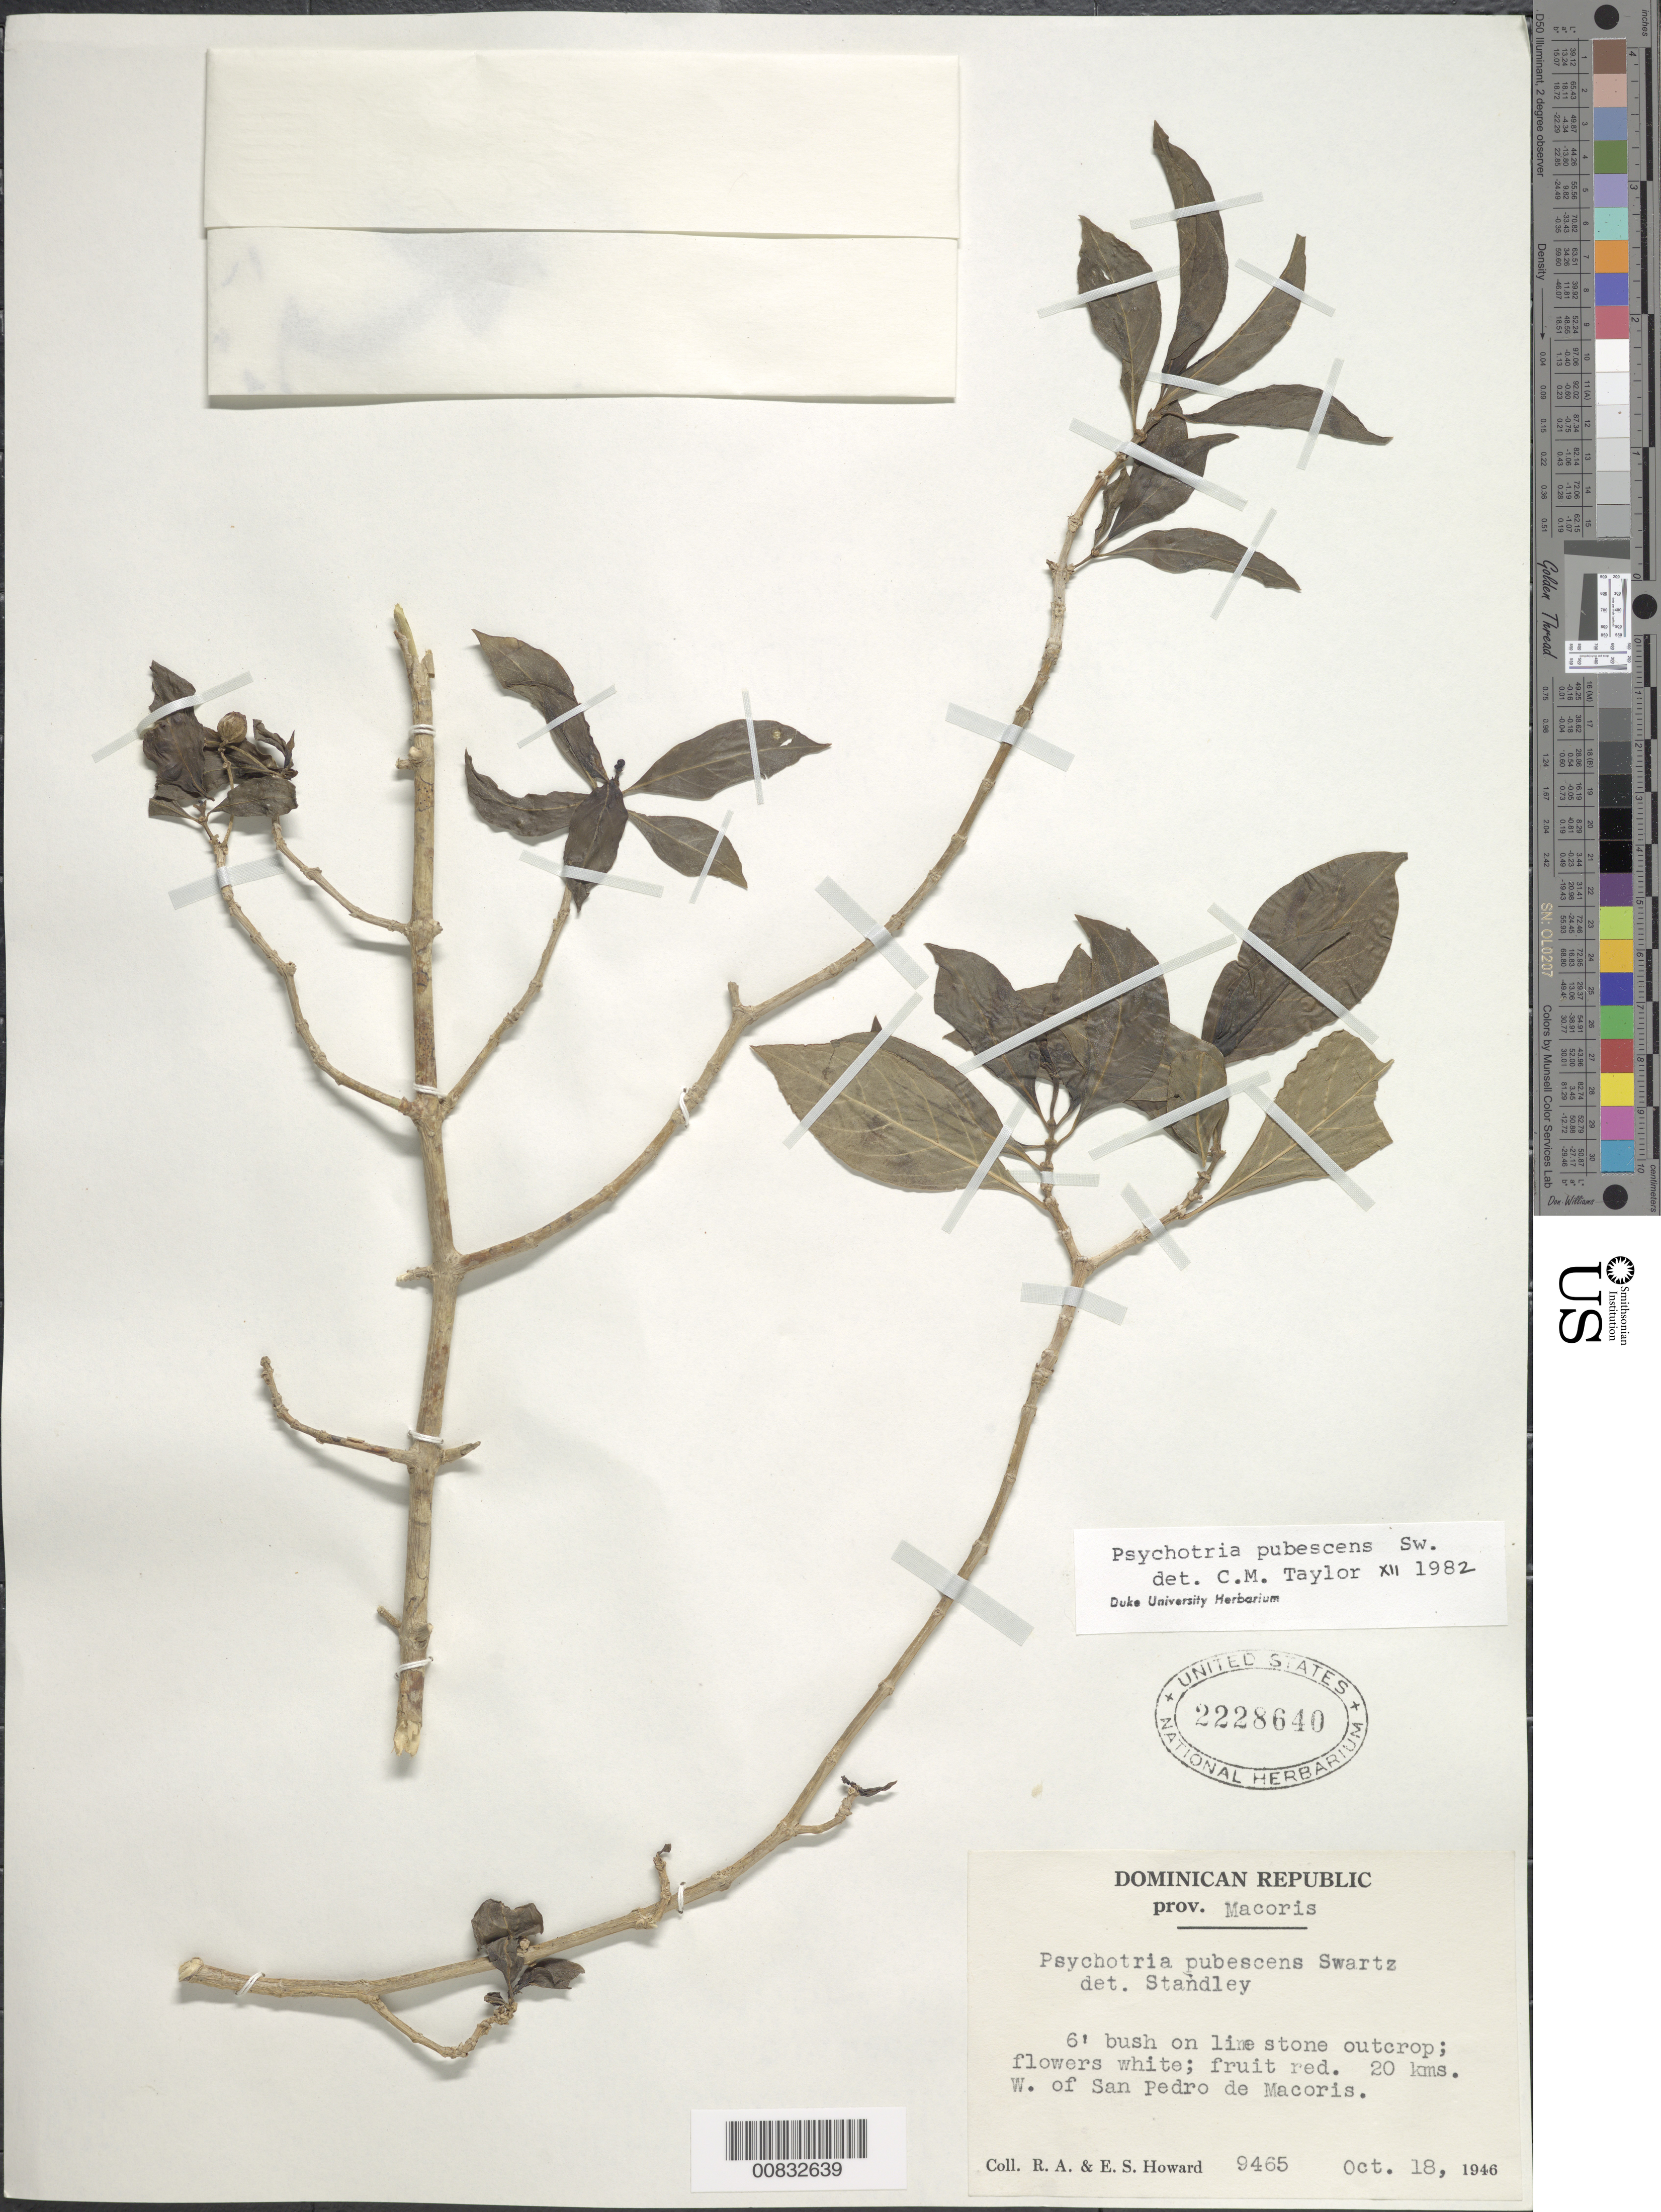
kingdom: Plantae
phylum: Tracheophyta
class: Magnoliopsida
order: Gentianales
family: Rubiaceae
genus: Psychotria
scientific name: Psychotria pubescens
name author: Sw.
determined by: Taylor, Charlotte M.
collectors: R. A. Howard & E. S. Howard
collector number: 9465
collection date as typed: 18 Oct 1946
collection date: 1946-10-18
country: Dominican Republic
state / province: San Pedro de Macoris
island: Hispaniola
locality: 20 kms W of San Pedro de Macoris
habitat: On limestone outcrop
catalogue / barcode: US 2228640